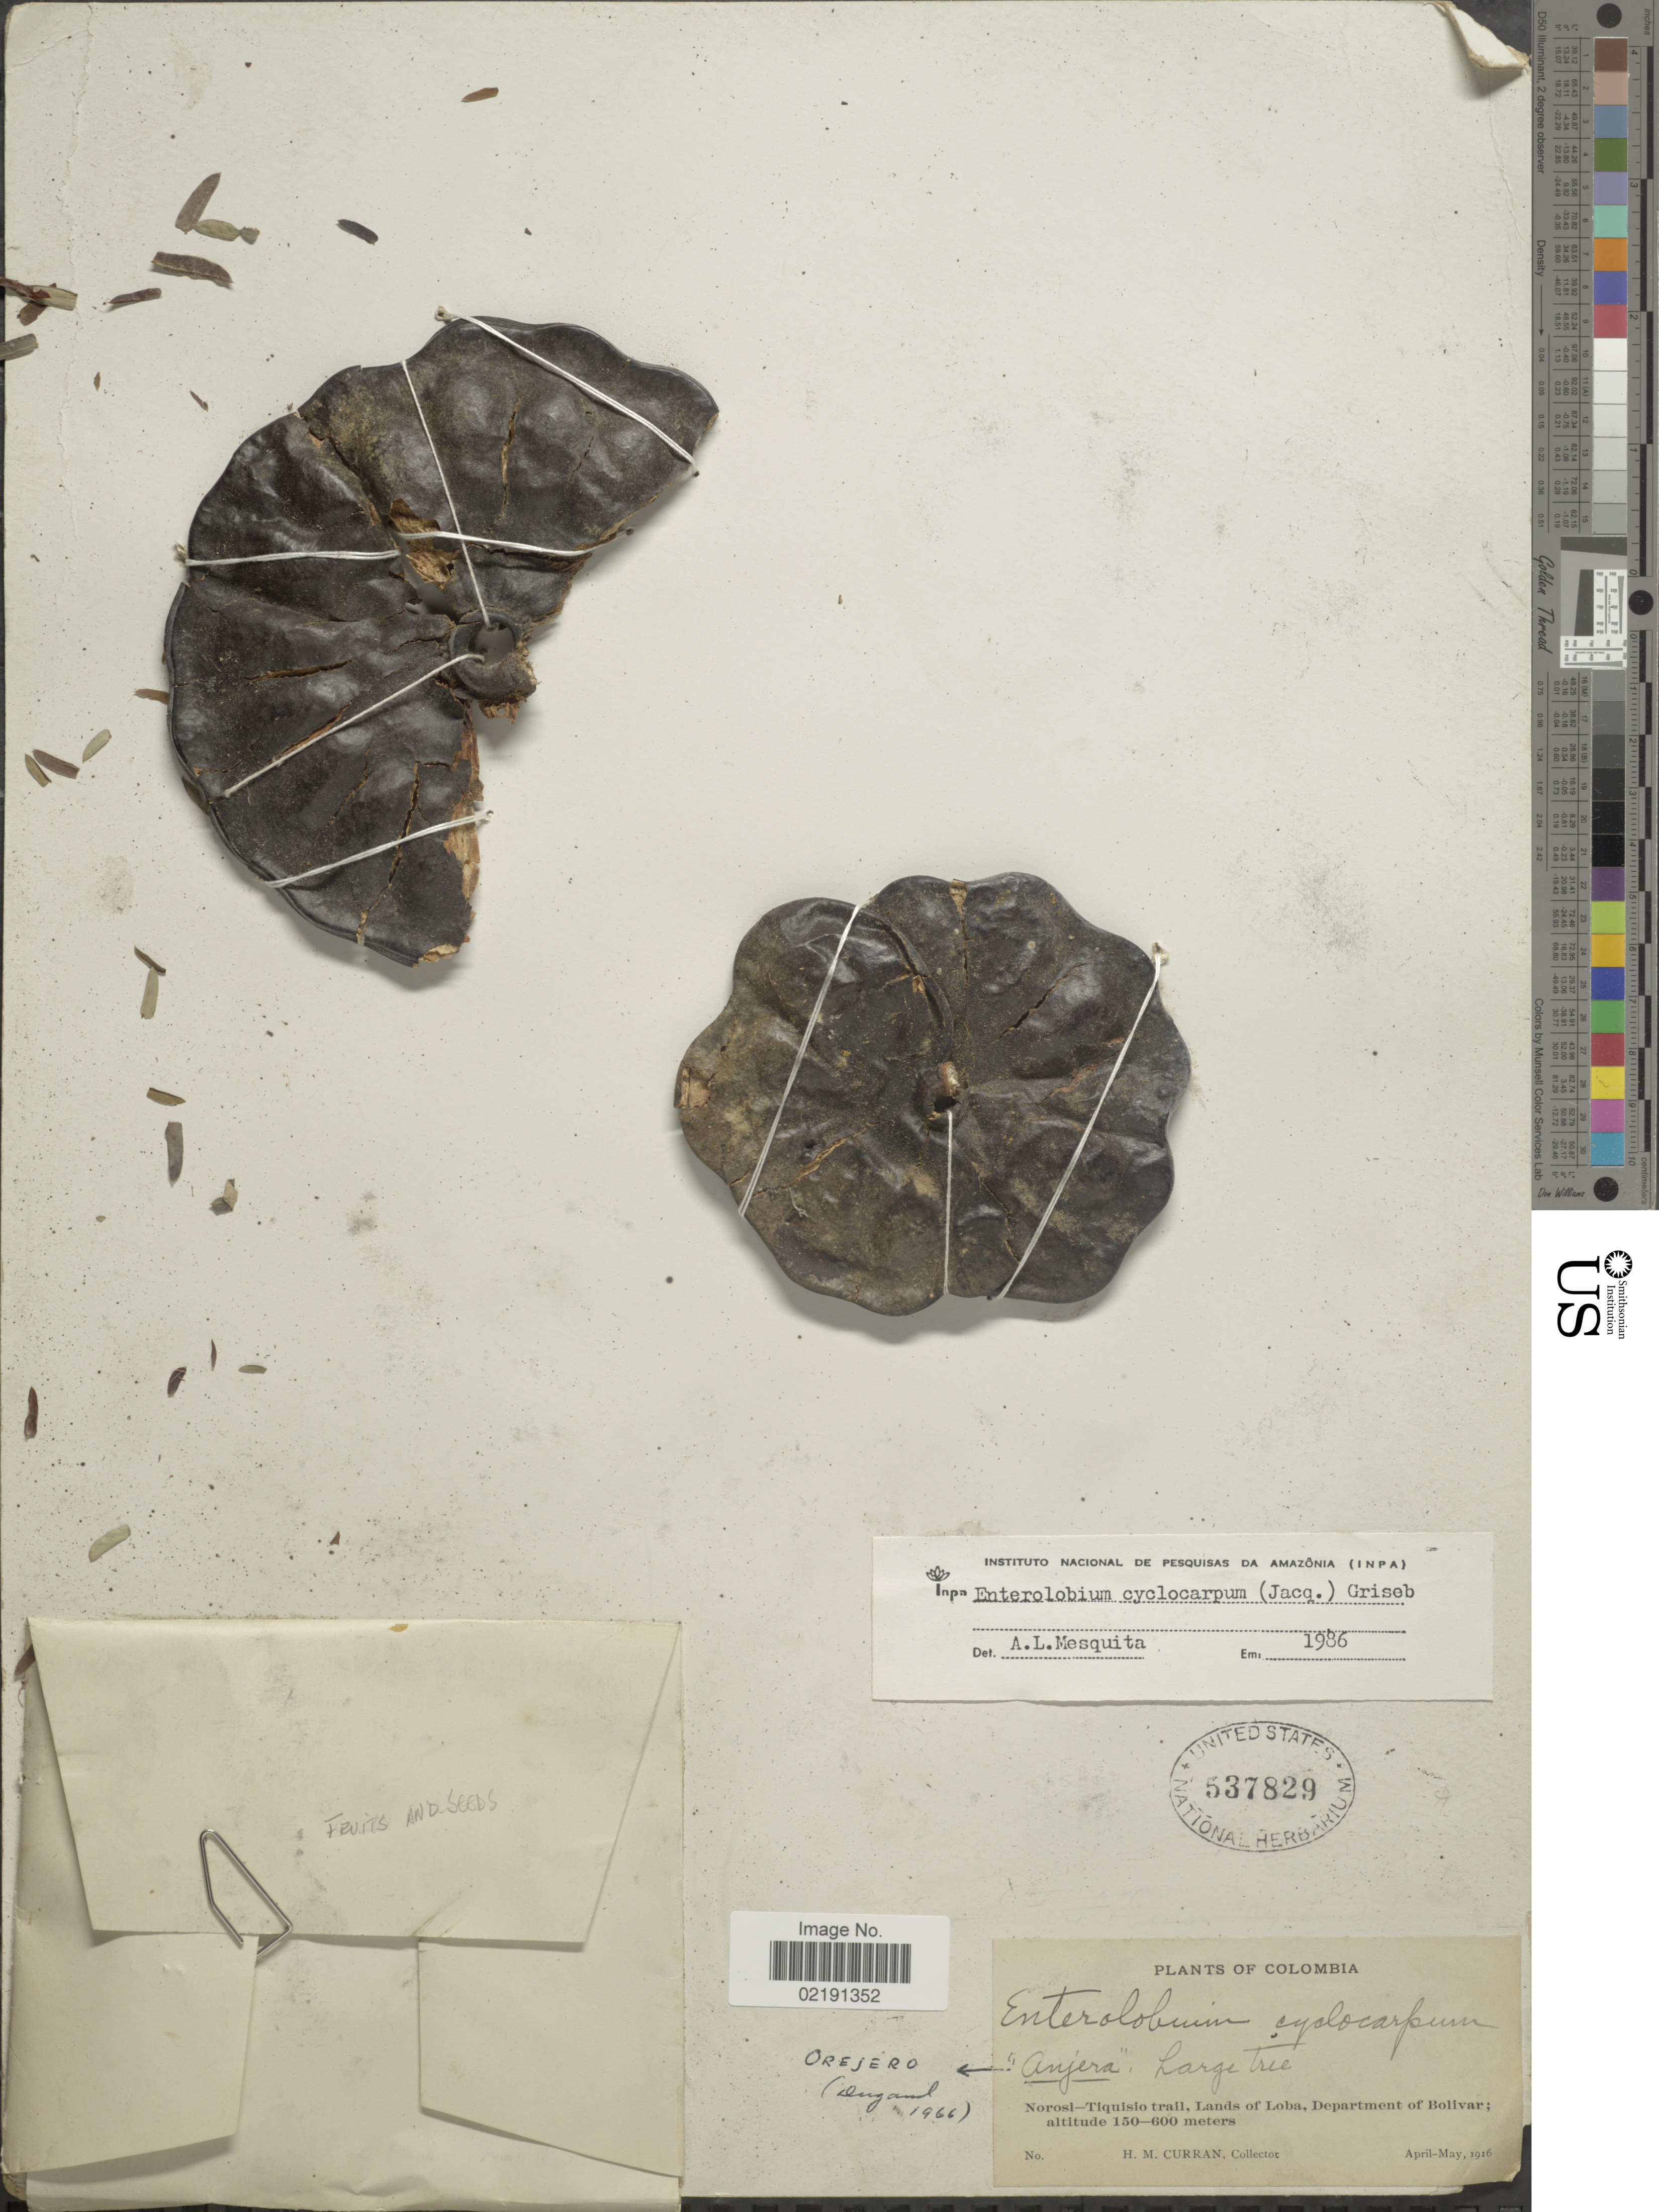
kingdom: Plantae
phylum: Tracheophyta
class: Magnoliopsida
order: Fabales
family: Fabaceae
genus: Enterolobium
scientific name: Enterolobium cyclocarpum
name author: (Jacq.) Griseb.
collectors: H. M. Curran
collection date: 1916-04/1916-05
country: Colombia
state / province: Bolívar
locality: Norosi-Tiquisio trail, Lands of Loba, Department of Bolivar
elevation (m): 150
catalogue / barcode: US 537829